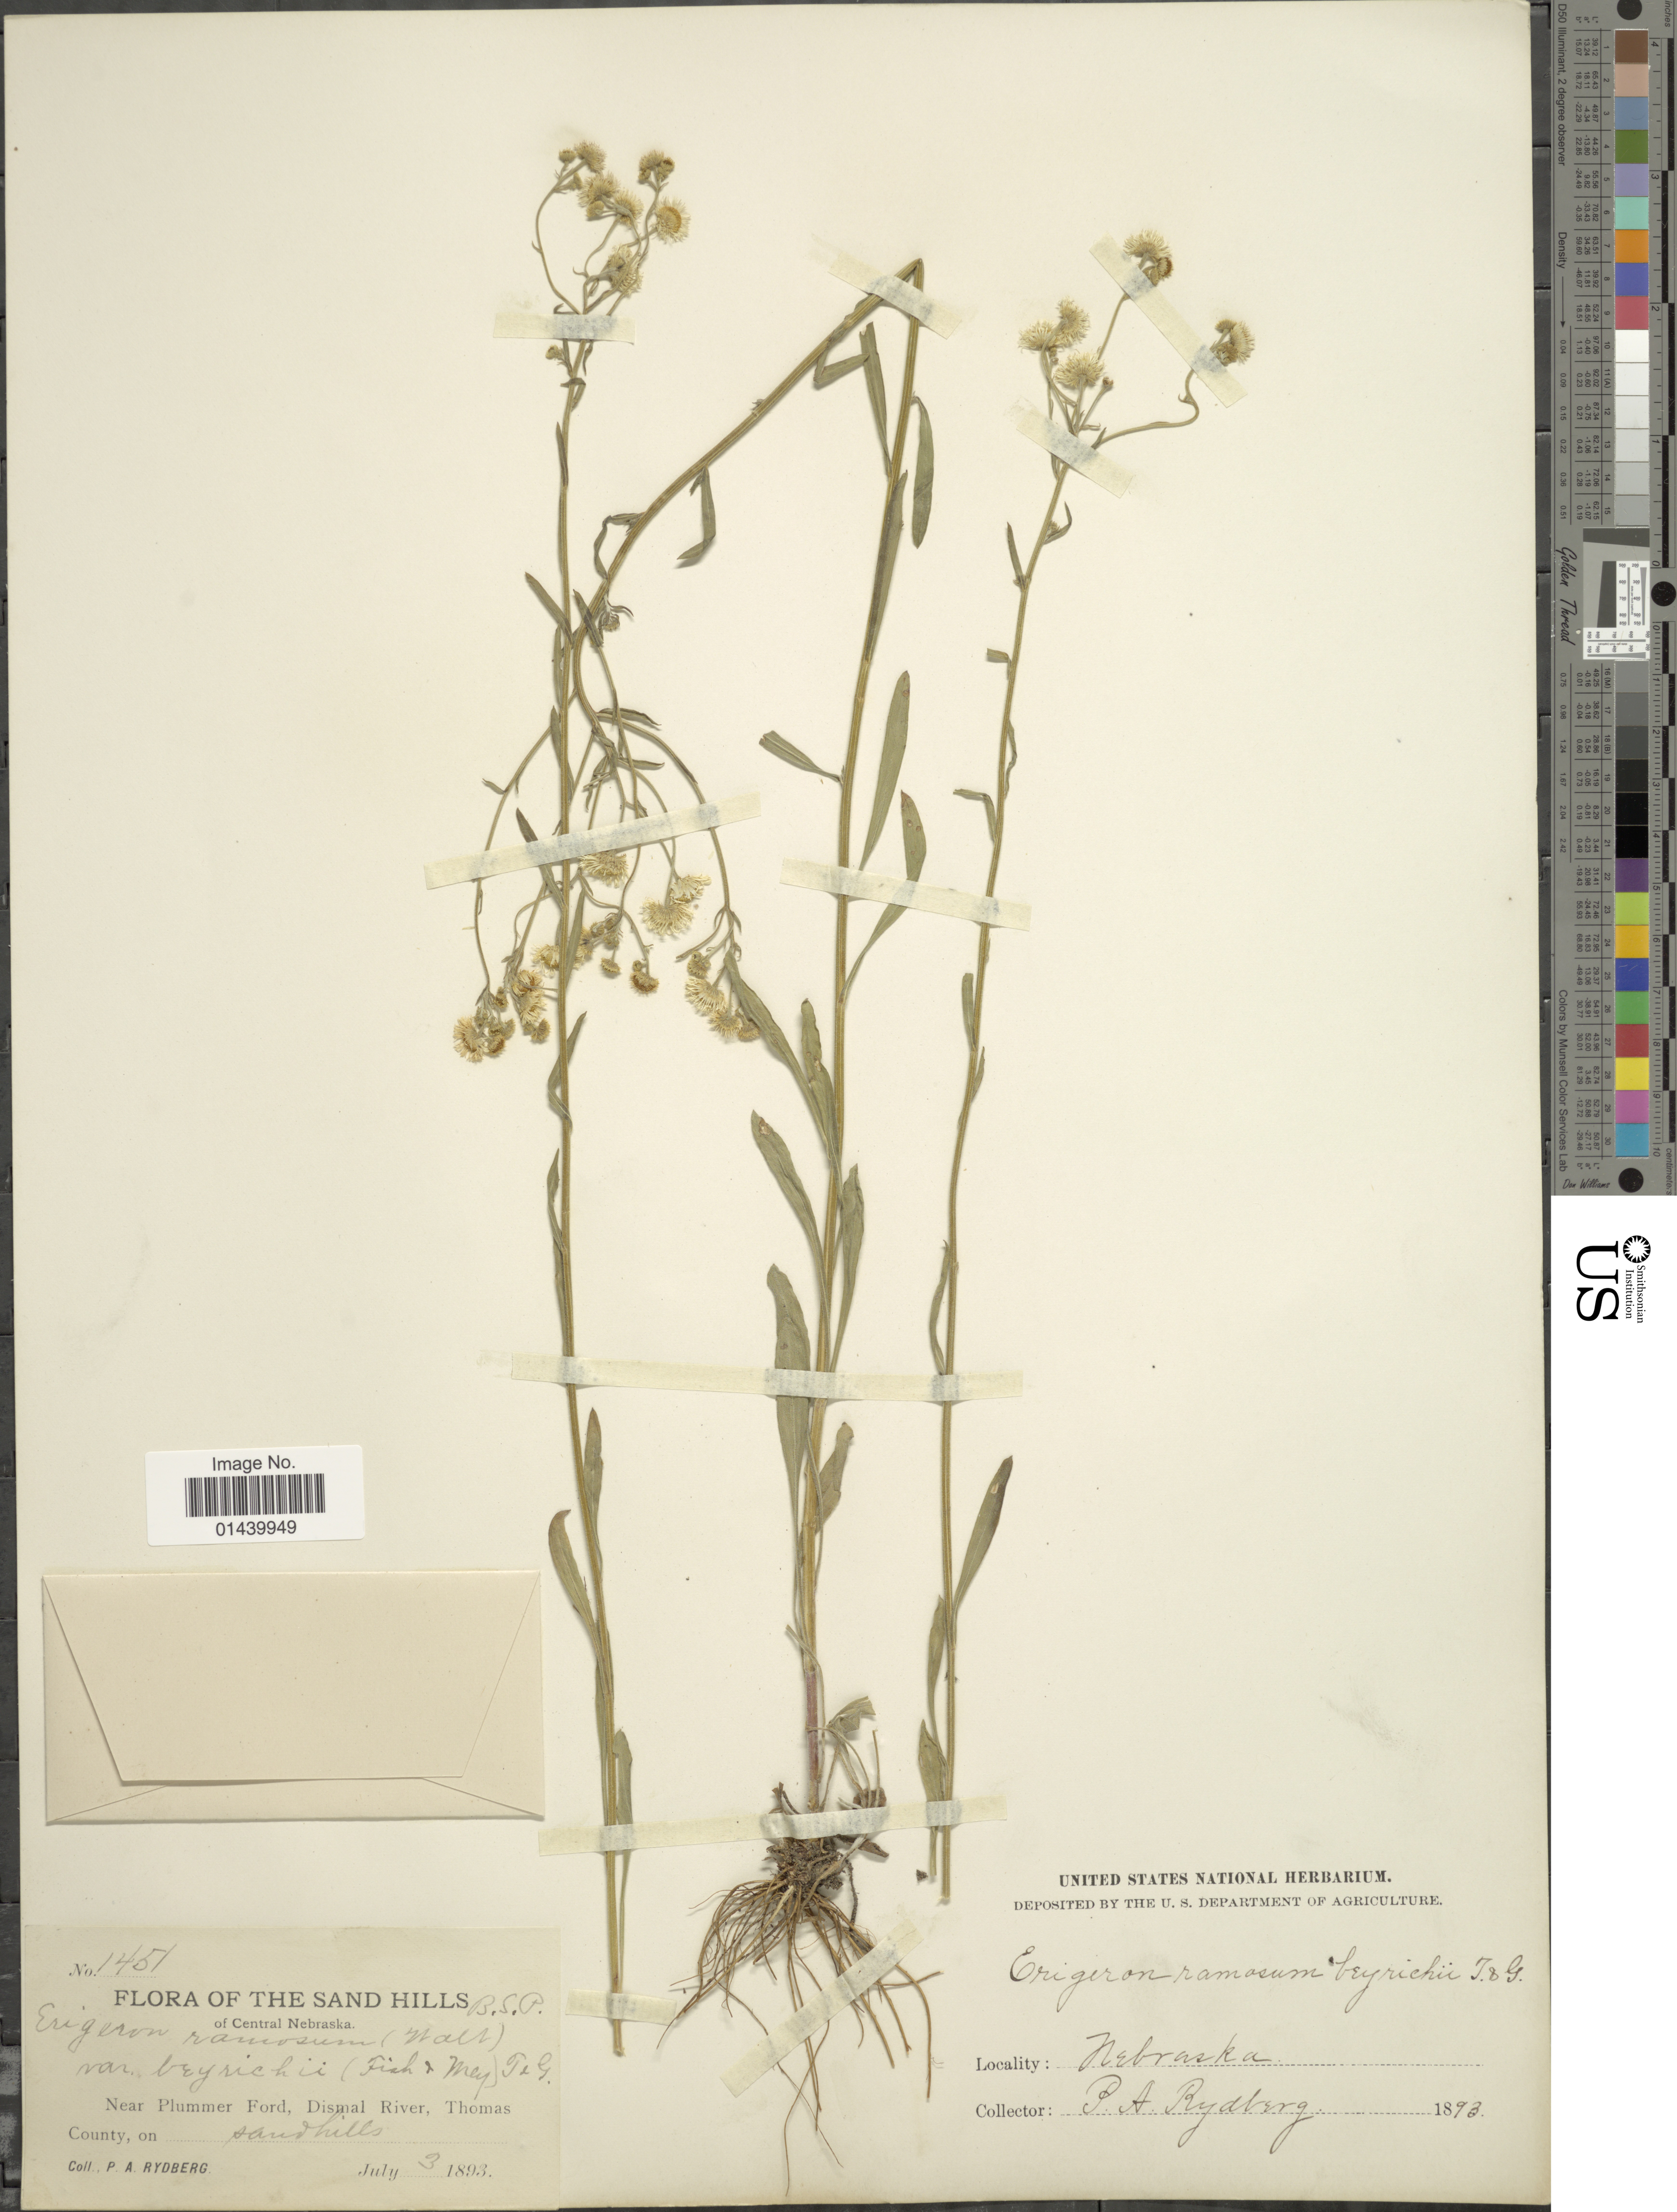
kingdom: Plantae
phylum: Tracheophyta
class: Magnoliopsida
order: Asterales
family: Asteraceae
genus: Erigeron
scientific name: Erigeron strigosus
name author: Muhl. ex Willd.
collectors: P. A. Rydberg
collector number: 1451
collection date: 1893-07-03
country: United States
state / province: Nebraska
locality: The Sand Hills of Central Nebraska. Near Plummer Ford, Dismal River, Thomas County.